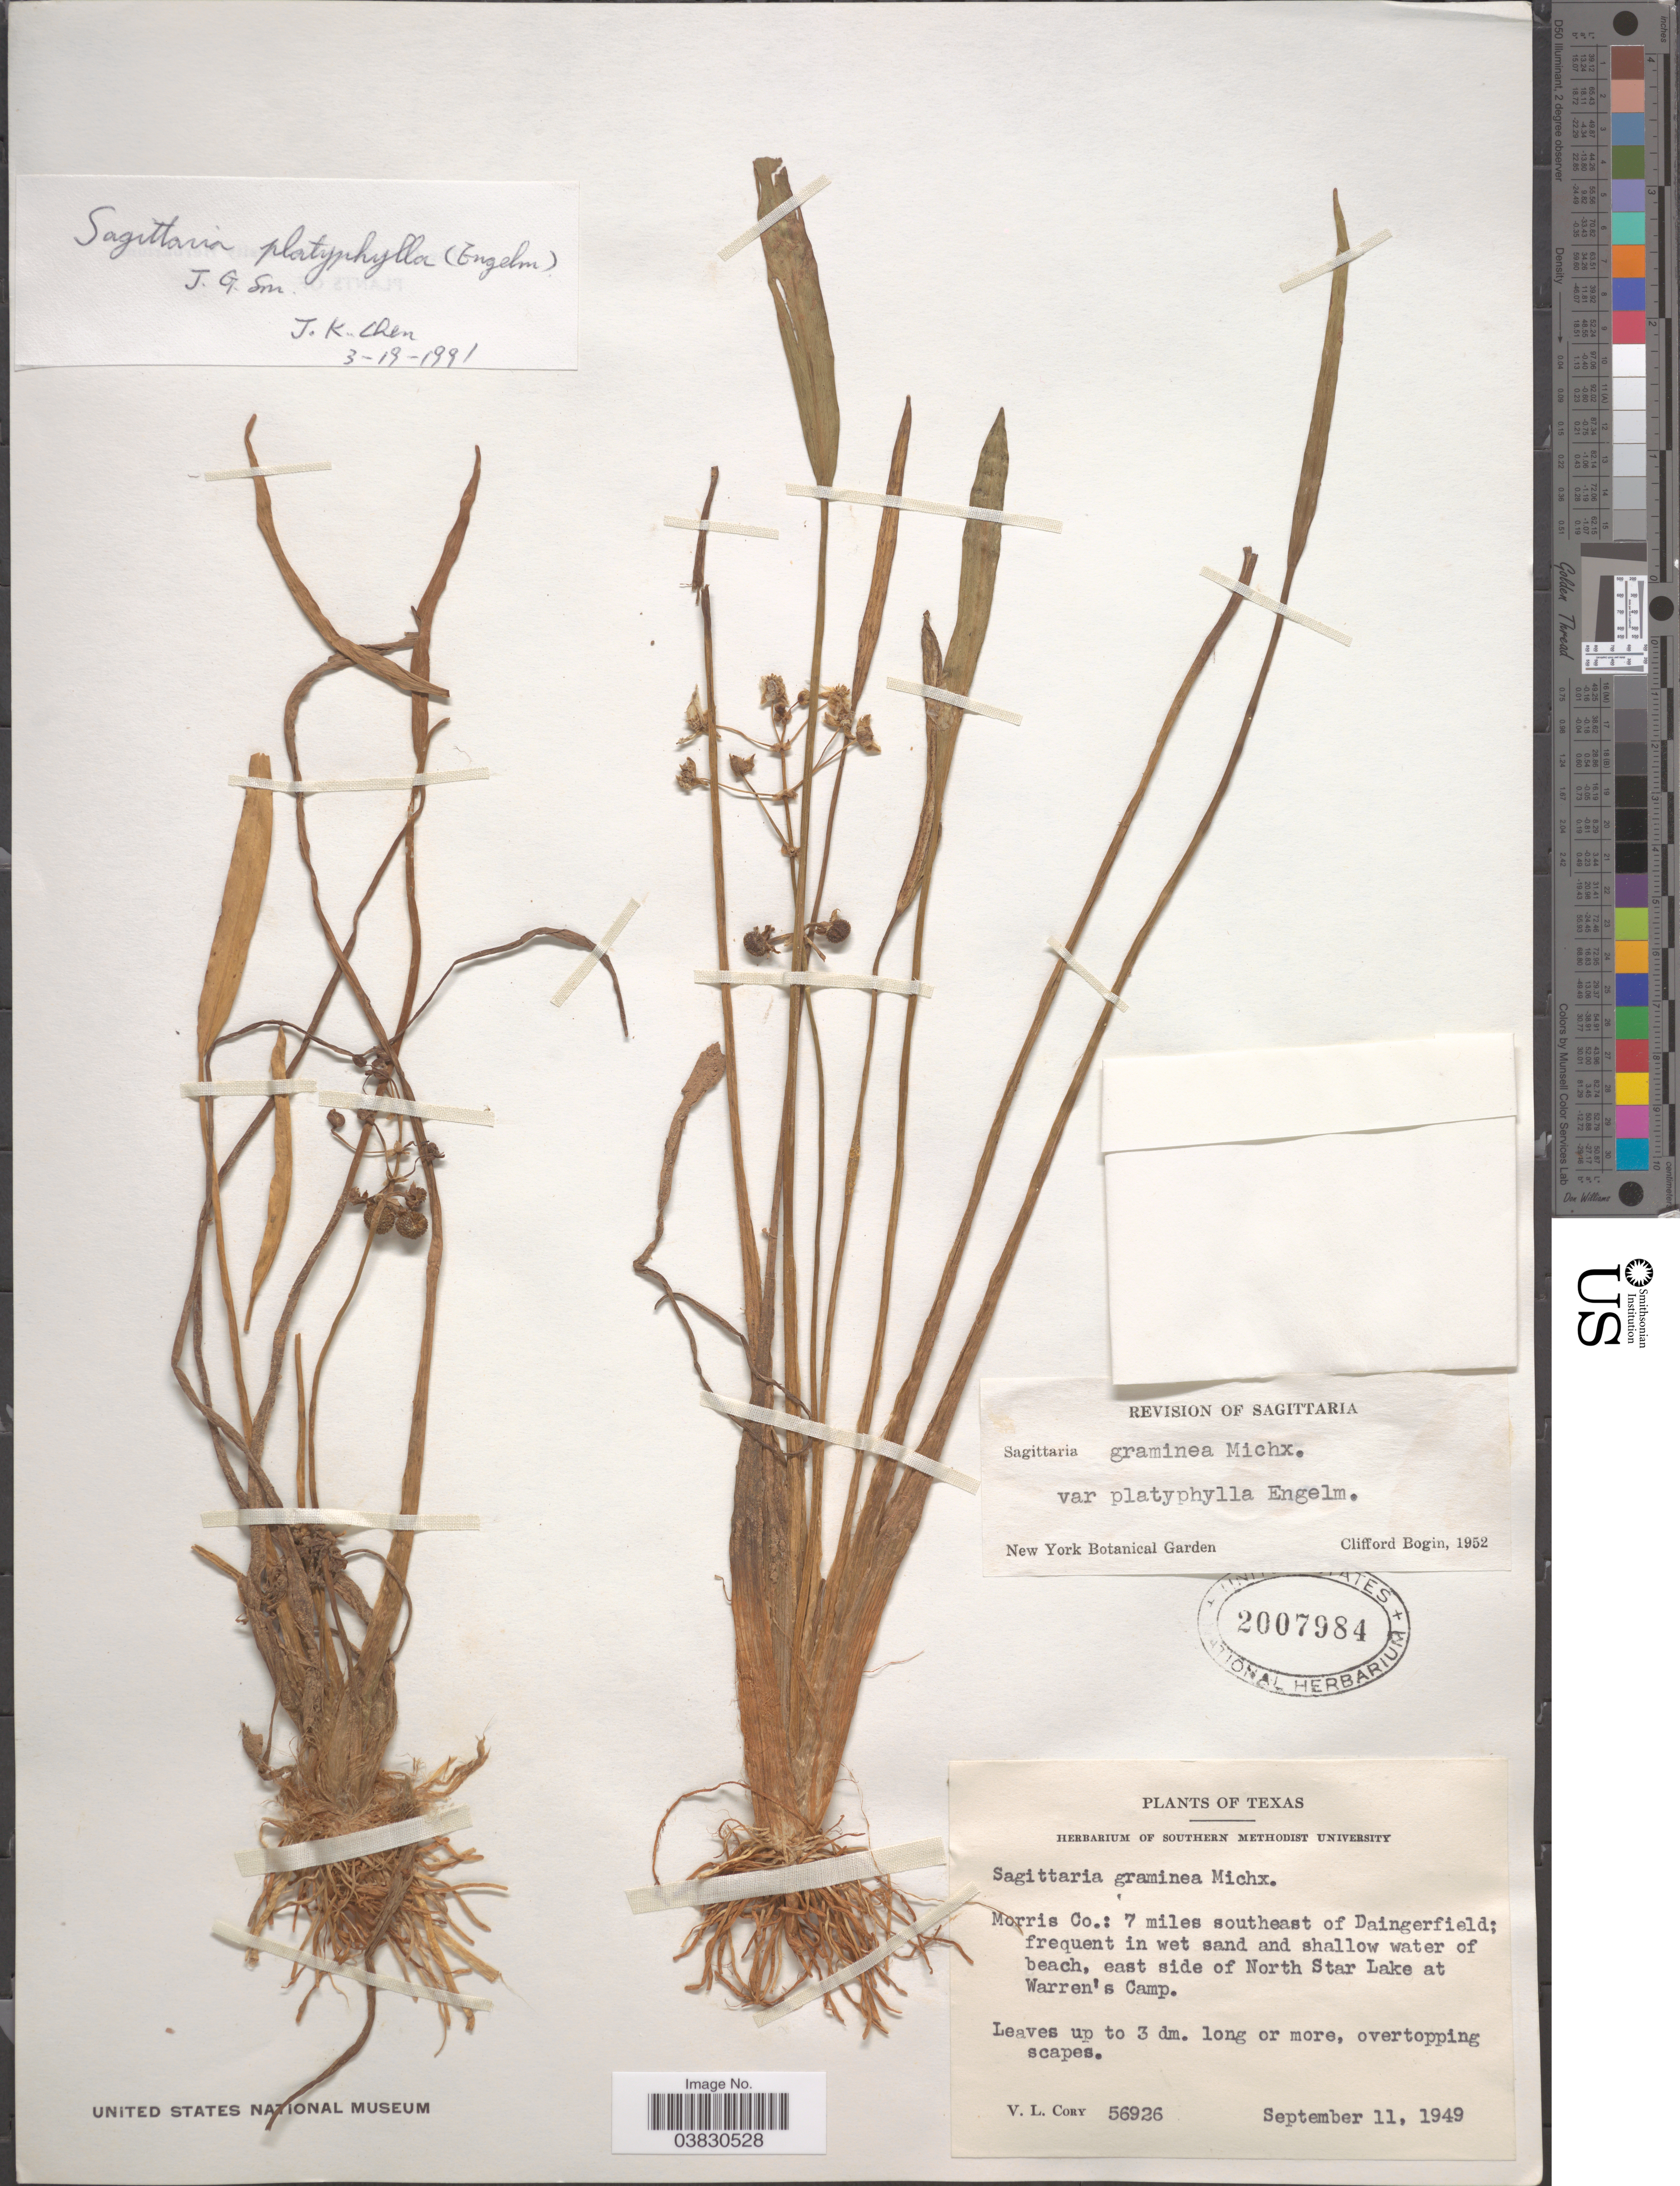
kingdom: Plantae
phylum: Tracheophyta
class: Liliopsida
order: Alismatales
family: Alismataceae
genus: Sagittaria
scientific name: Sagittaria platyphylla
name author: (Englem.) J.G. Sm.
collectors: V. Cory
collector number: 56926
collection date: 1949-09-11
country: United States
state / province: Texas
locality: Morris Co.: 7 miles southeast of Daingerfield; frequent in wet sand and shallow water of beach, east side of North Star Lake at Warren's Camp.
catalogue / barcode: US 2007984